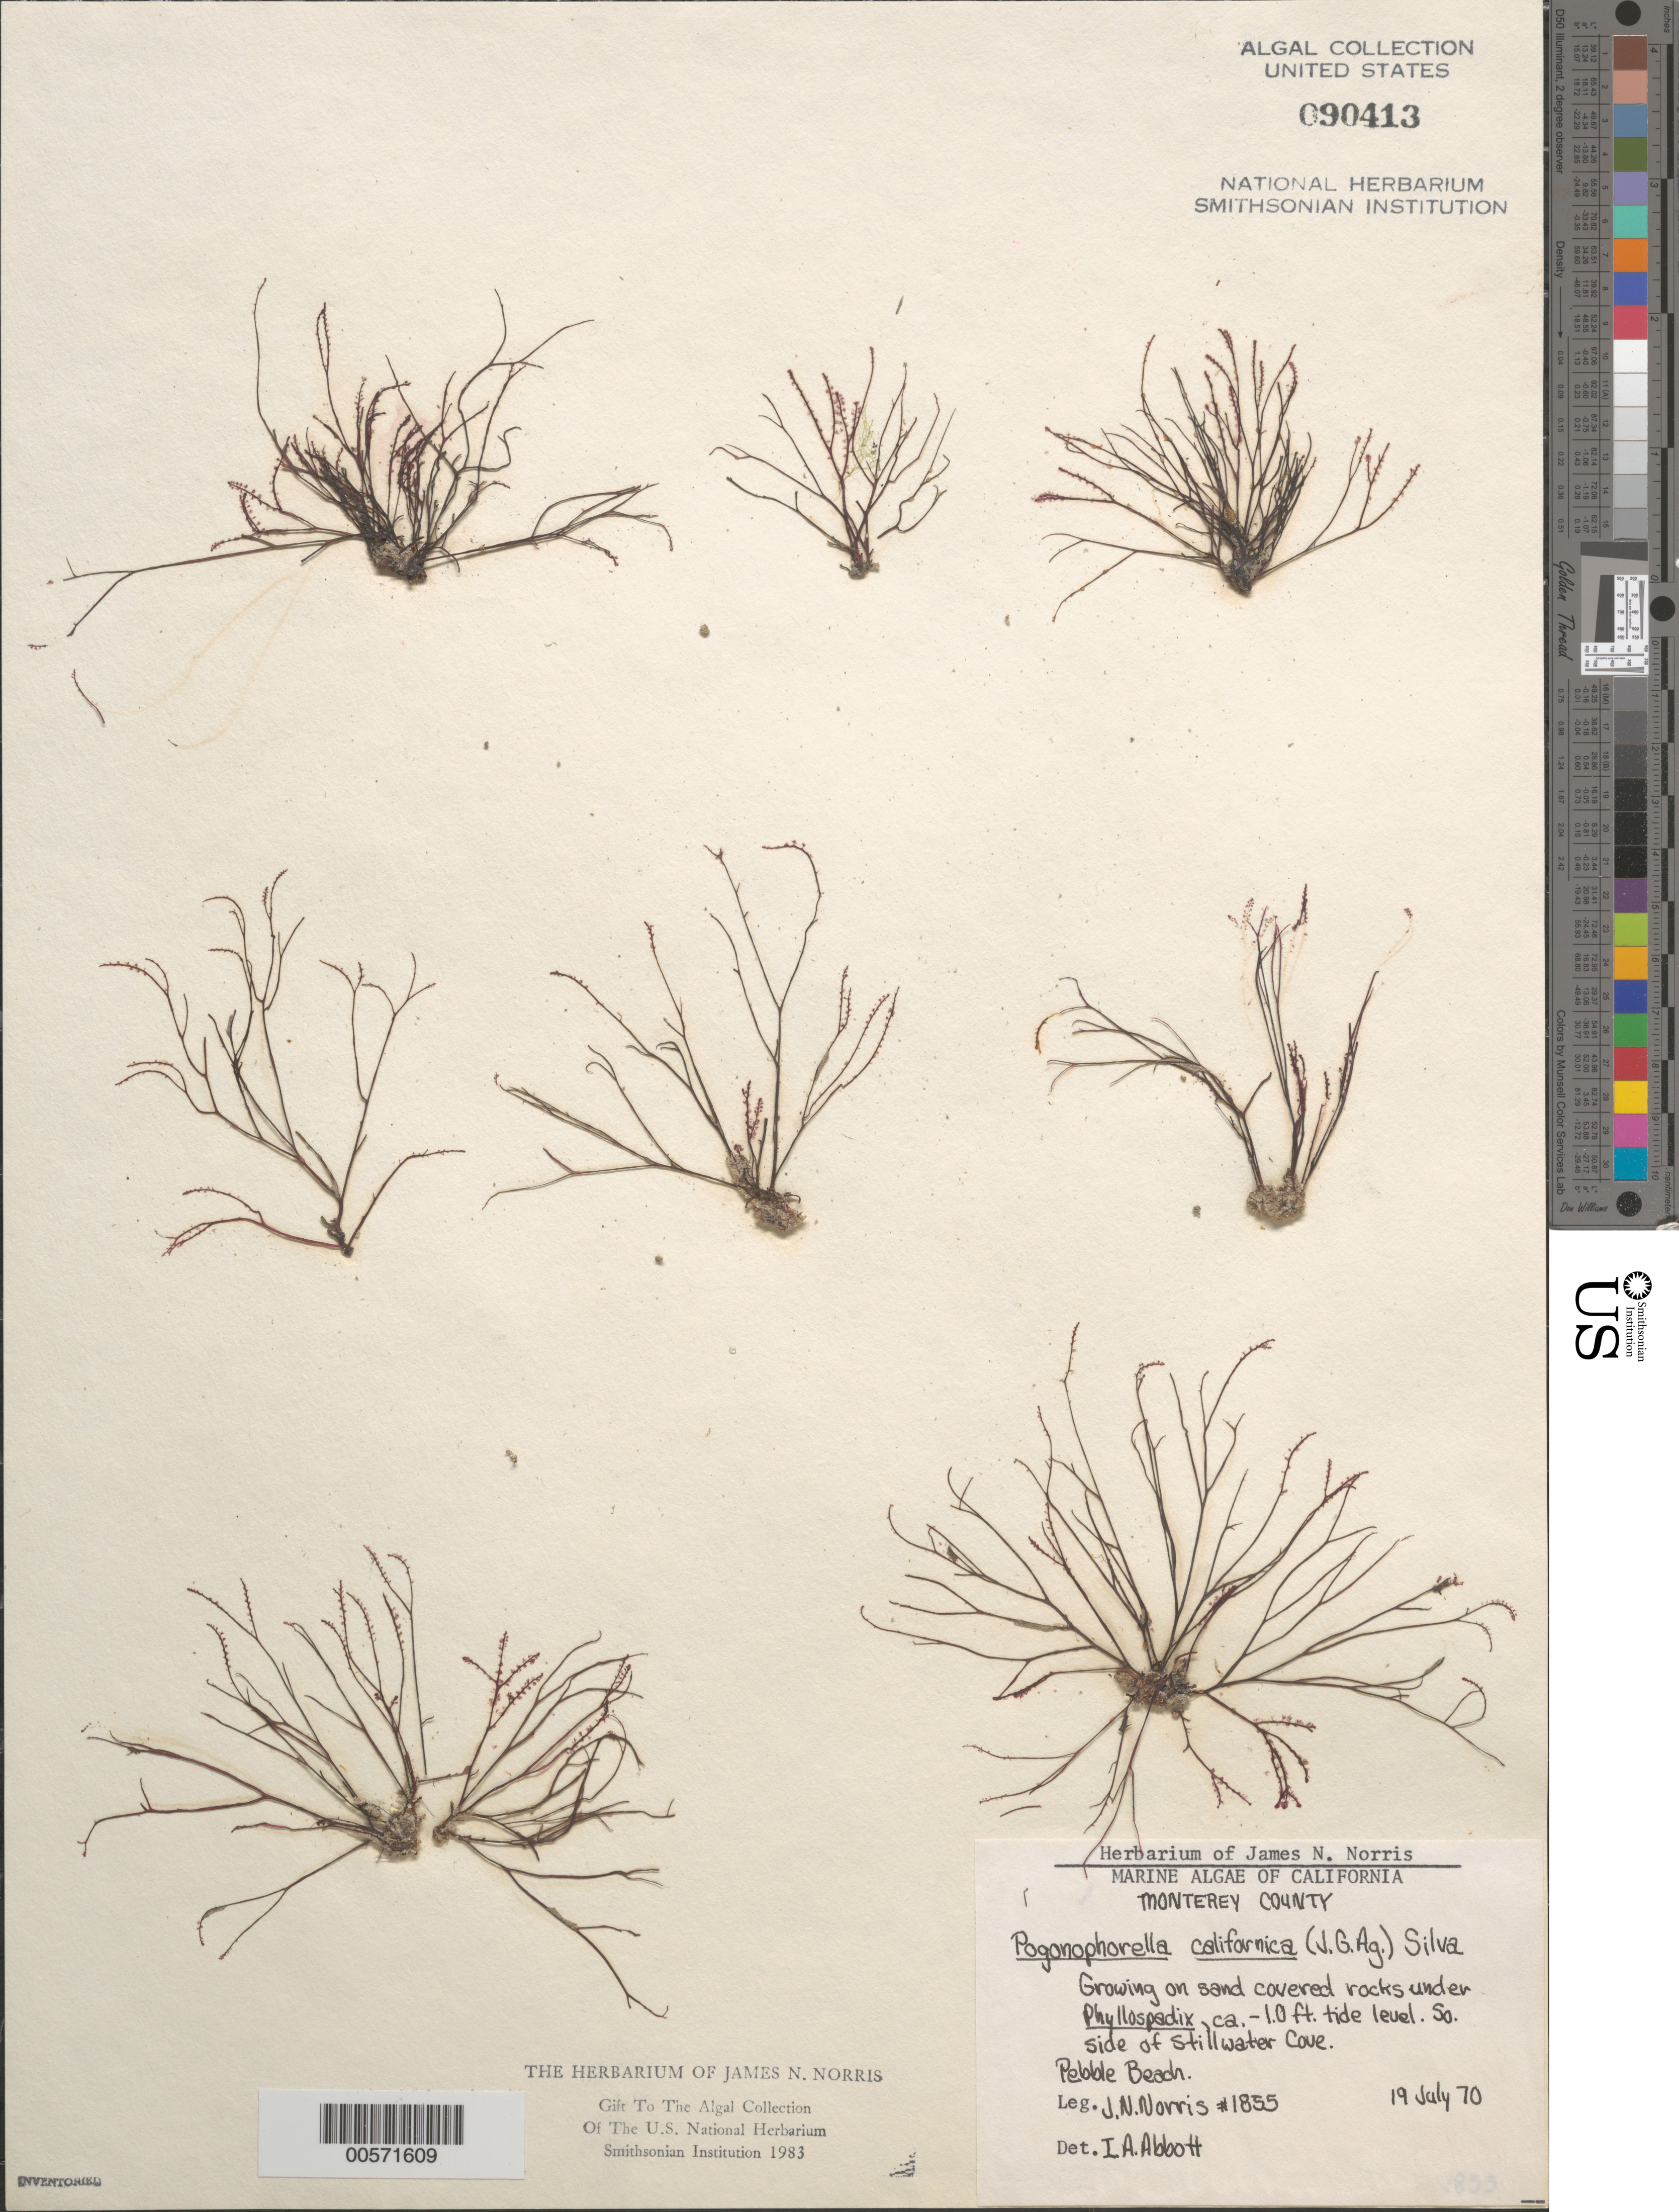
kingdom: Plantae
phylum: Rhodophyta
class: Florideophyceae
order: Ceramiales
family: Dasyaceae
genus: Dasya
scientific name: Dasya binghamiae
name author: A.J.K. Millar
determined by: Algae name updating Project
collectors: J. N. Norris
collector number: JN-1855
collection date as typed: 19 Jul 1970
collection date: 1970-07-19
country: United States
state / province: California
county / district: Monterey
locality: Stillwater Cove, Pebble Beach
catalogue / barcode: US 90413